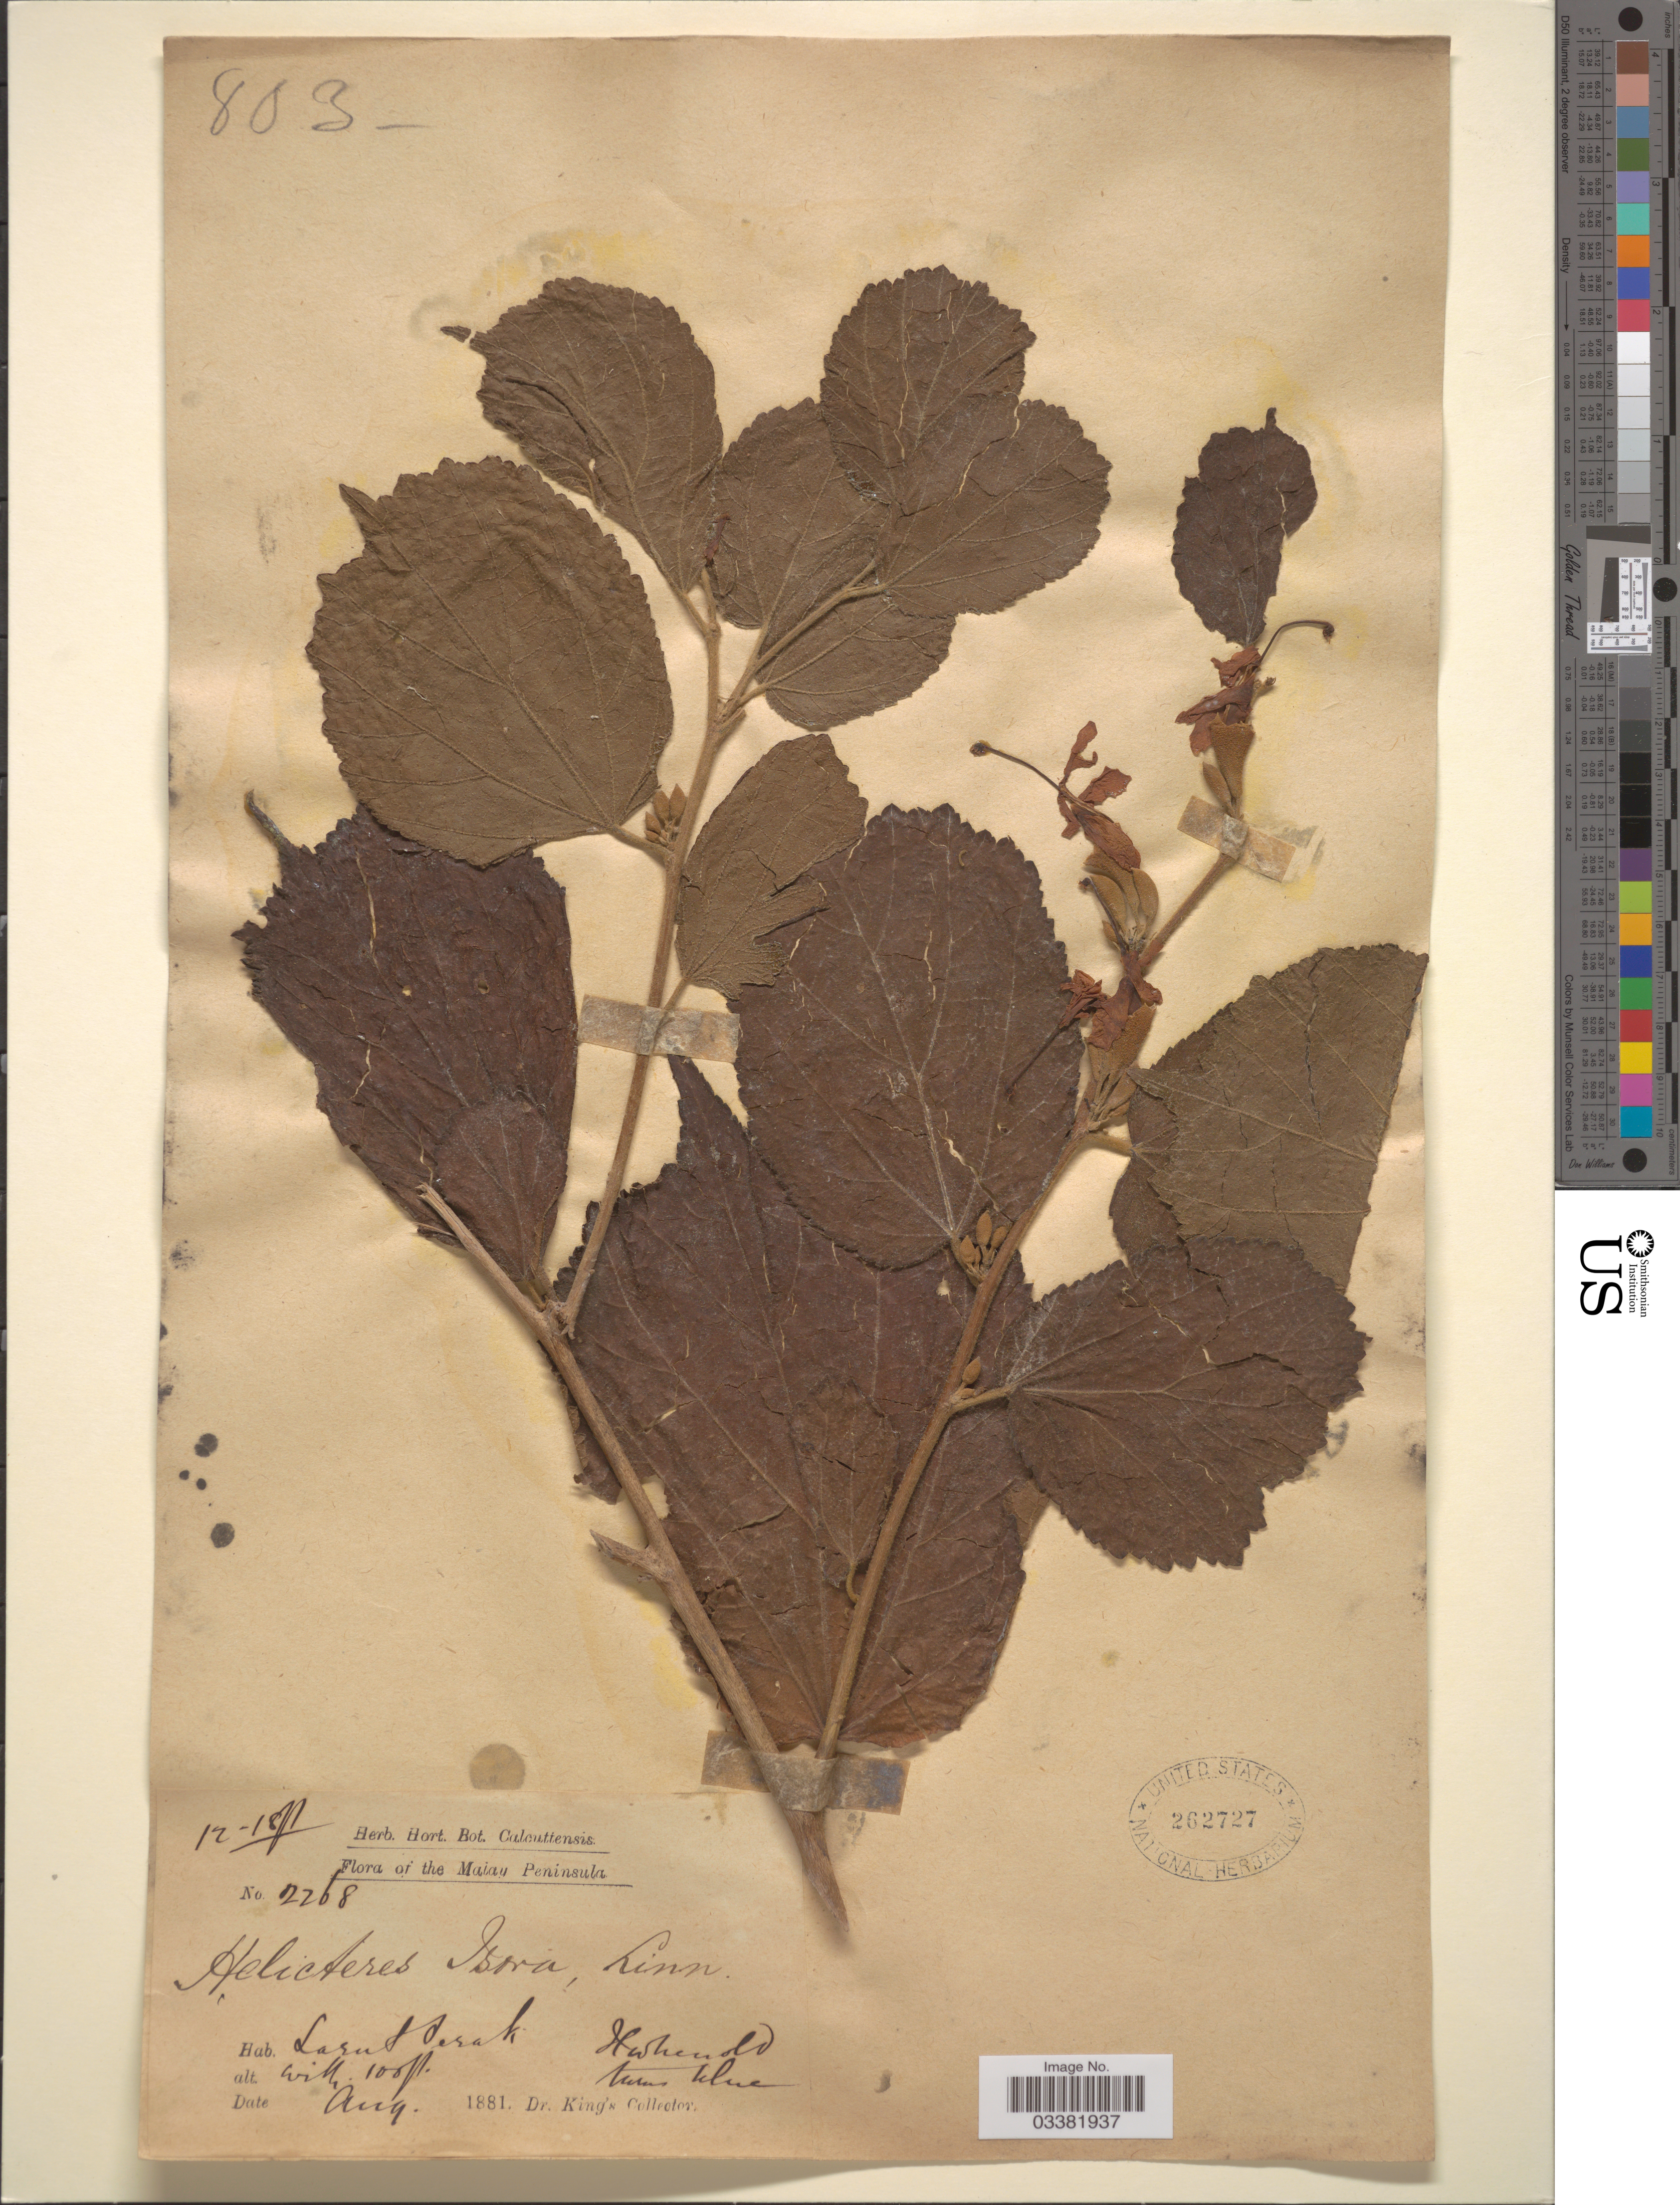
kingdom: Plantae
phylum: Tracheophyta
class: Magnoliopsida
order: Malvales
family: Malvaceae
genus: Helicteres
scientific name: Helicteres isora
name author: L.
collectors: Dr. King's collector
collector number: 2268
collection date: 1881-08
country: Malaysia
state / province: Perak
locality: The Malay Peninsula. Larut.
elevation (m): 30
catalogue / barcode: US 262727